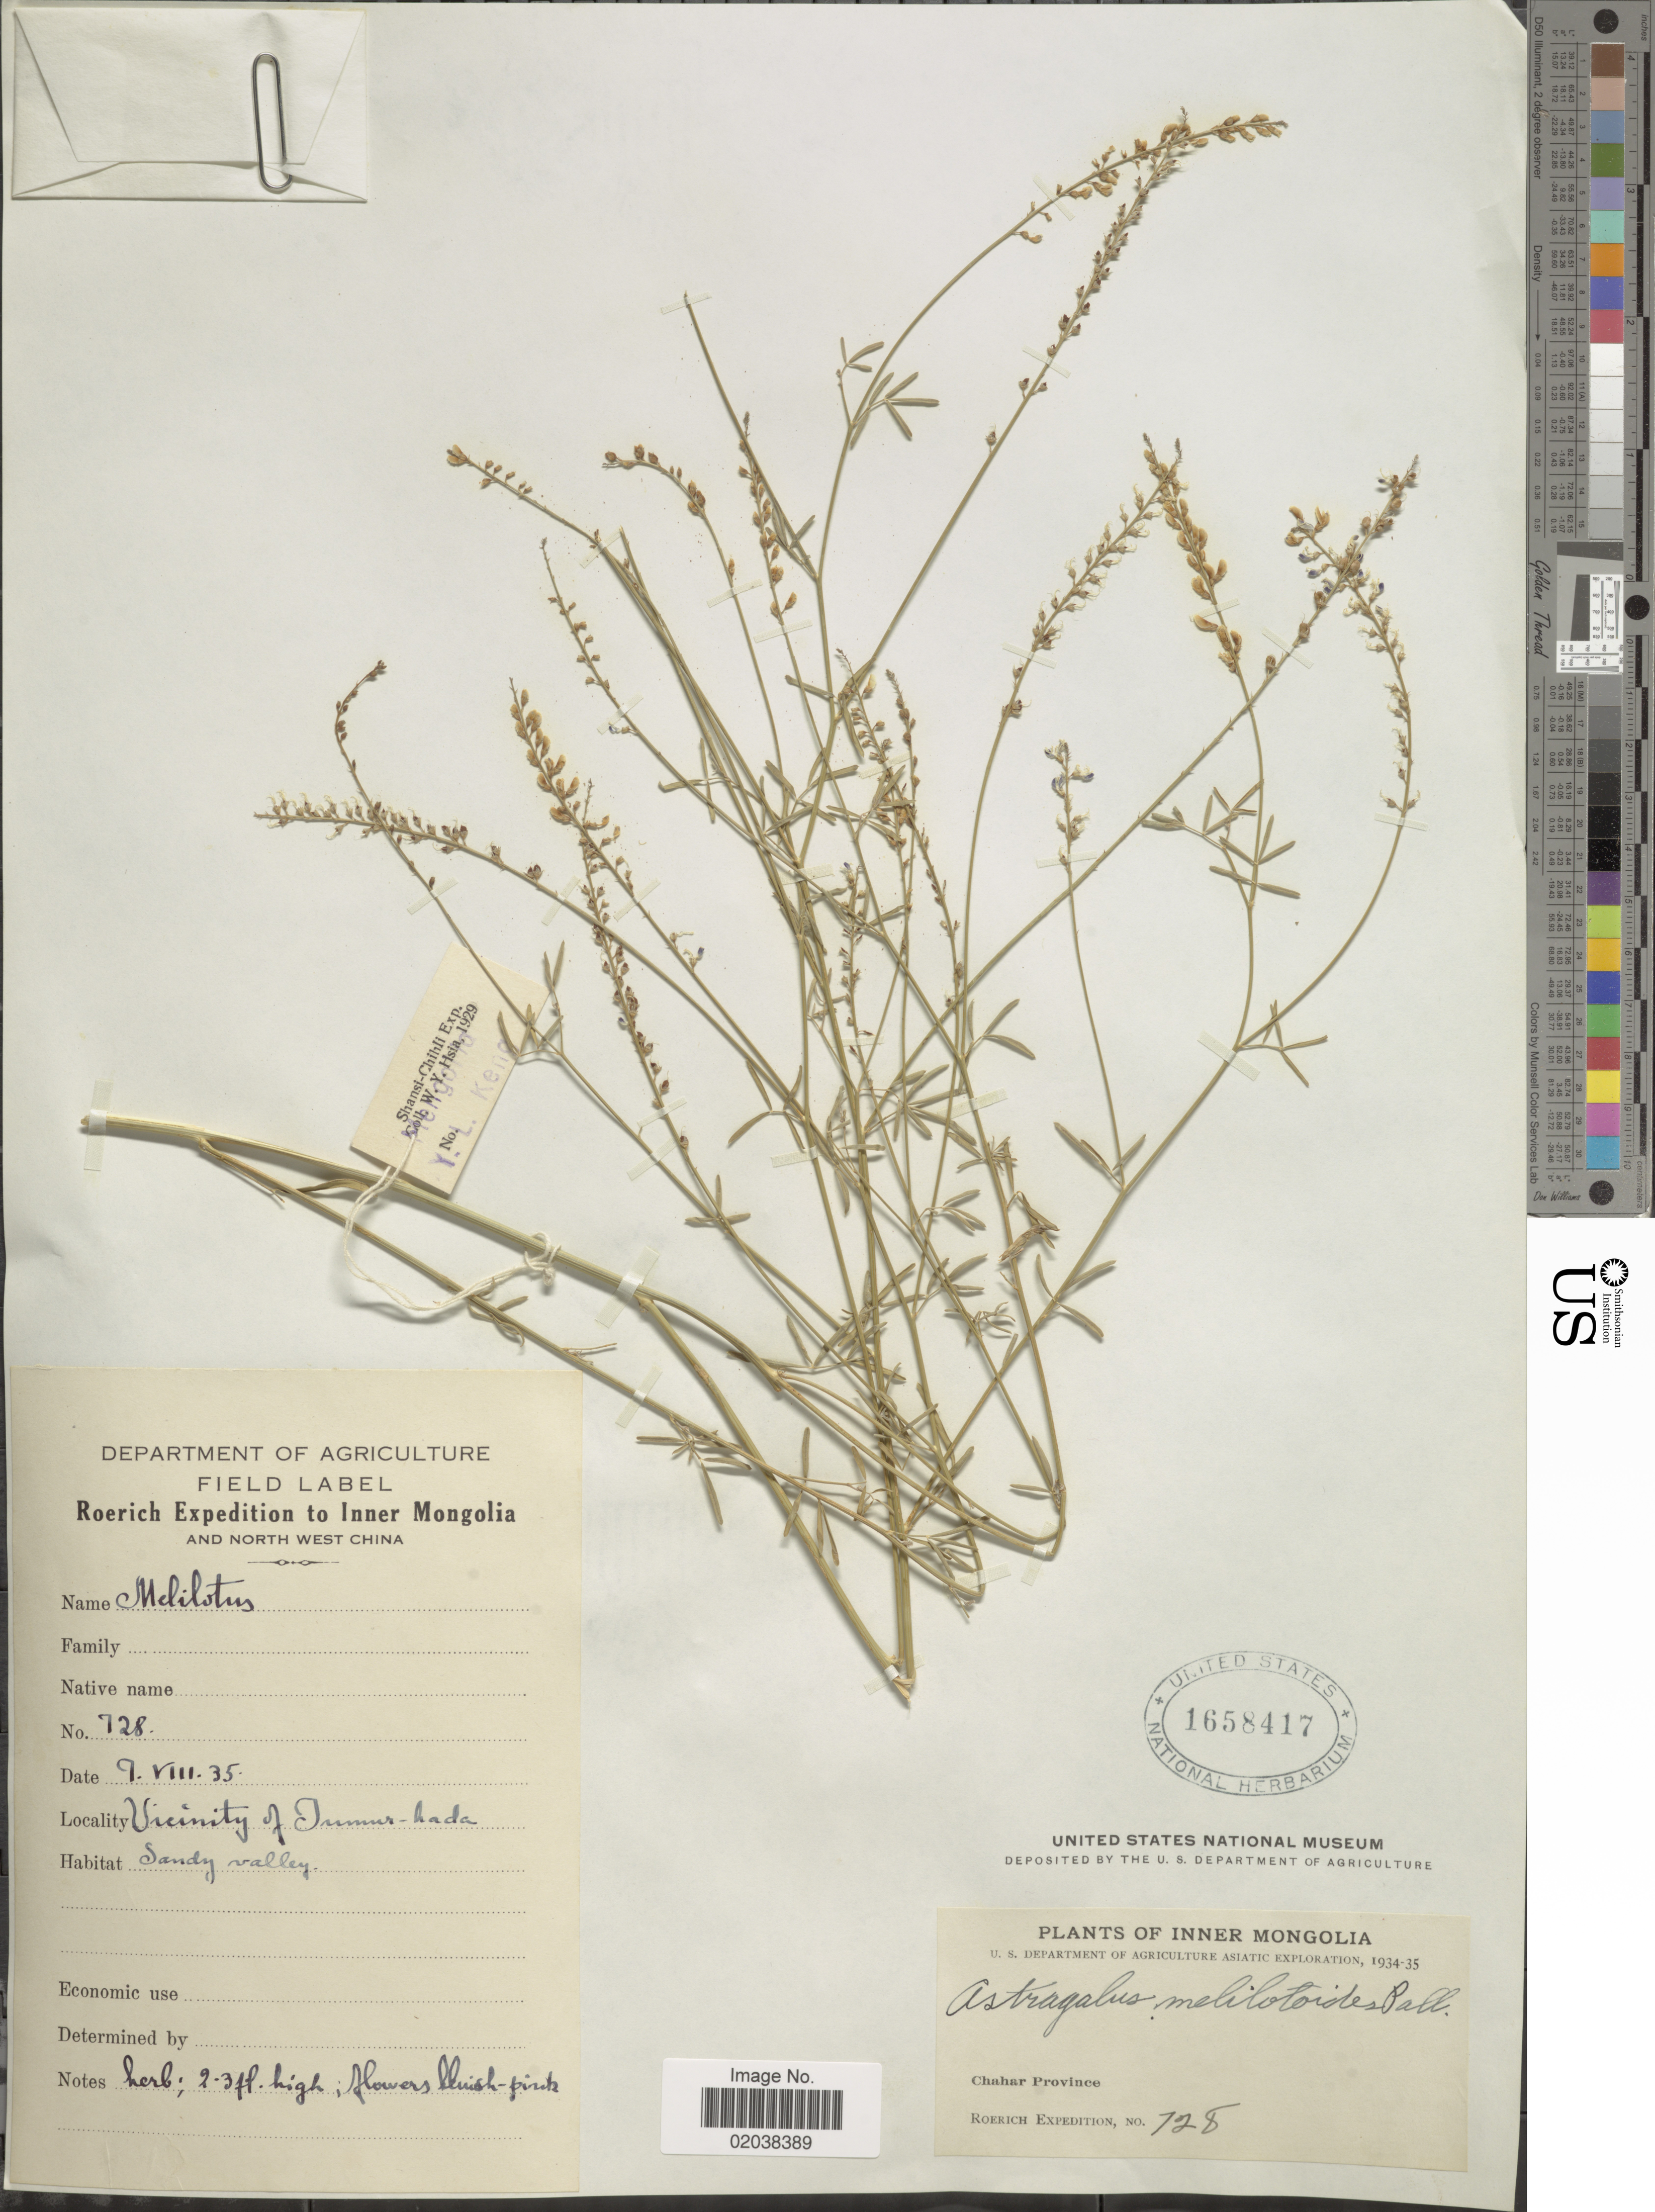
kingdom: Plantae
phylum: Tracheophyta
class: Magnoliopsida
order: Fabales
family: Fabaceae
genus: Astragalus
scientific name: Astragalus melilotoides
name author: Pall.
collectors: Roerich Expedition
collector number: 728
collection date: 1935-08-09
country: China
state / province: Nei Monggol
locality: Inner Mongolia. Vicinity of Tumur-hada. Chahar Province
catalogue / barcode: US 1658417